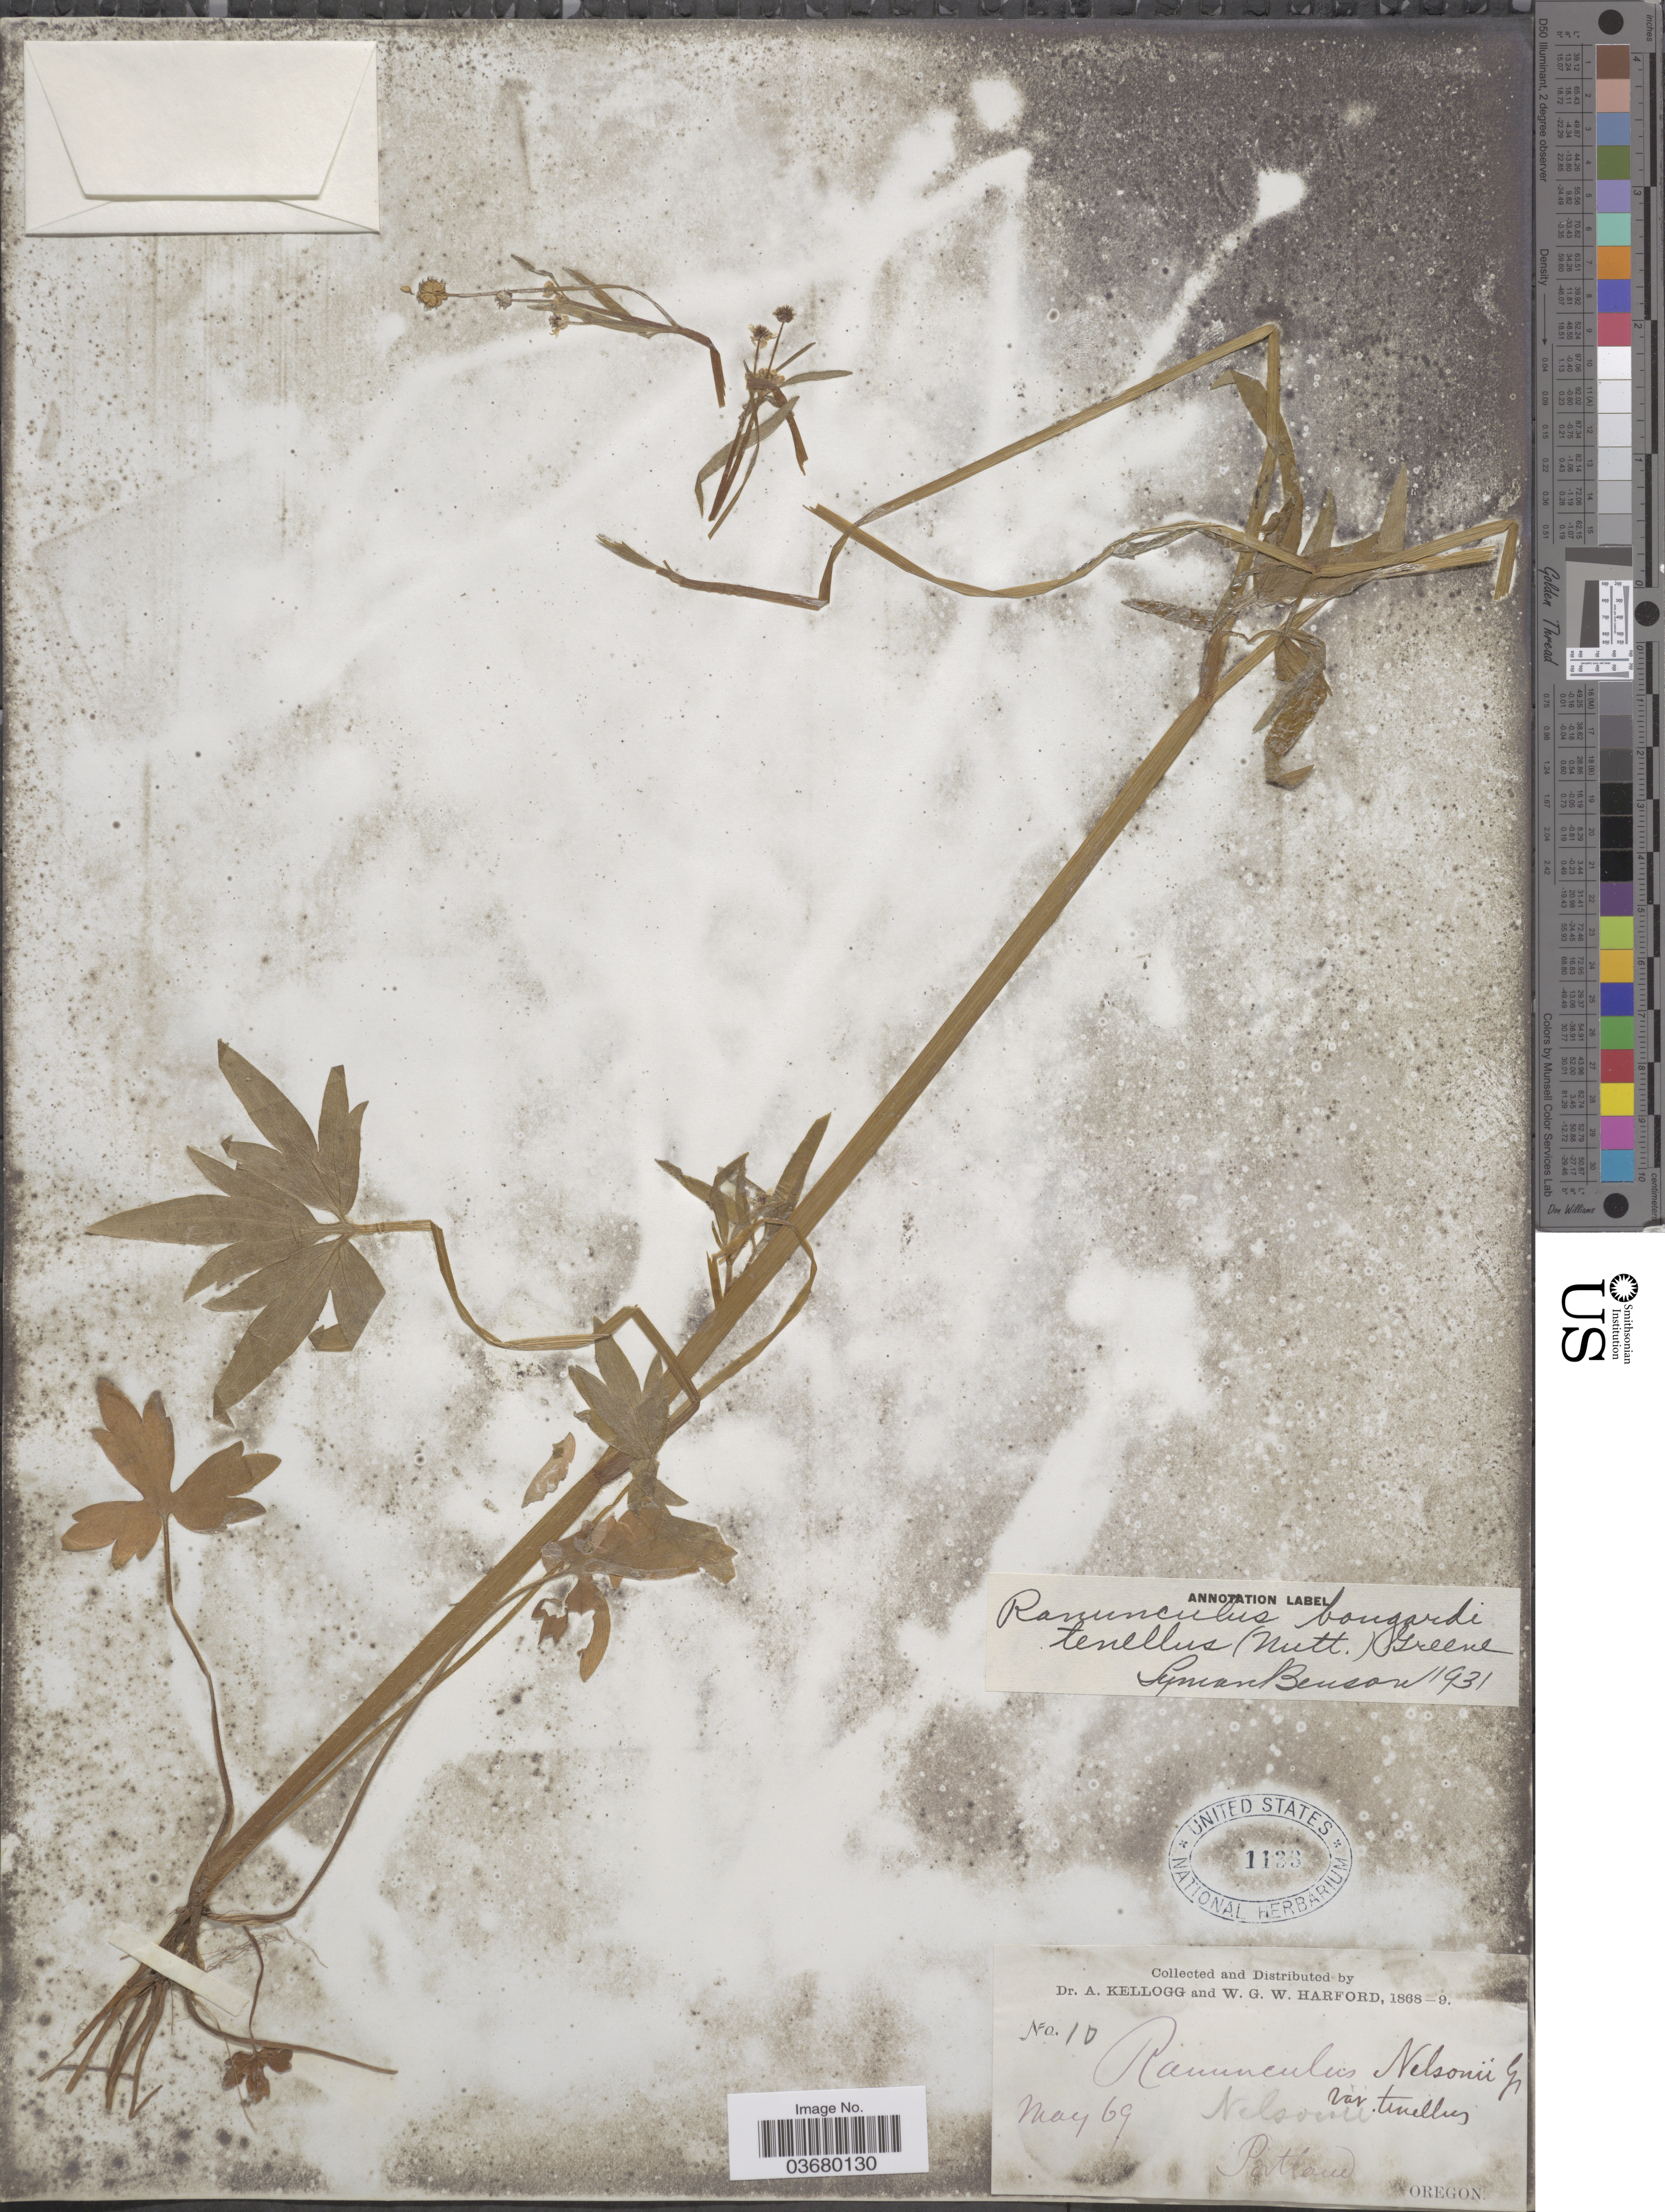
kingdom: Plantae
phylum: Tracheophyta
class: Magnoliopsida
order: Ranunculales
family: Ranunculaceae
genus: Ranunculus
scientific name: Ranunculus bongardii var. tenellus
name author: (A. Gray) Greene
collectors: A. Kellogg & W. G. W. Harford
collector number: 10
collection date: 1869-05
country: United States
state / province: Oregon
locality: Portland.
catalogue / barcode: US 1133